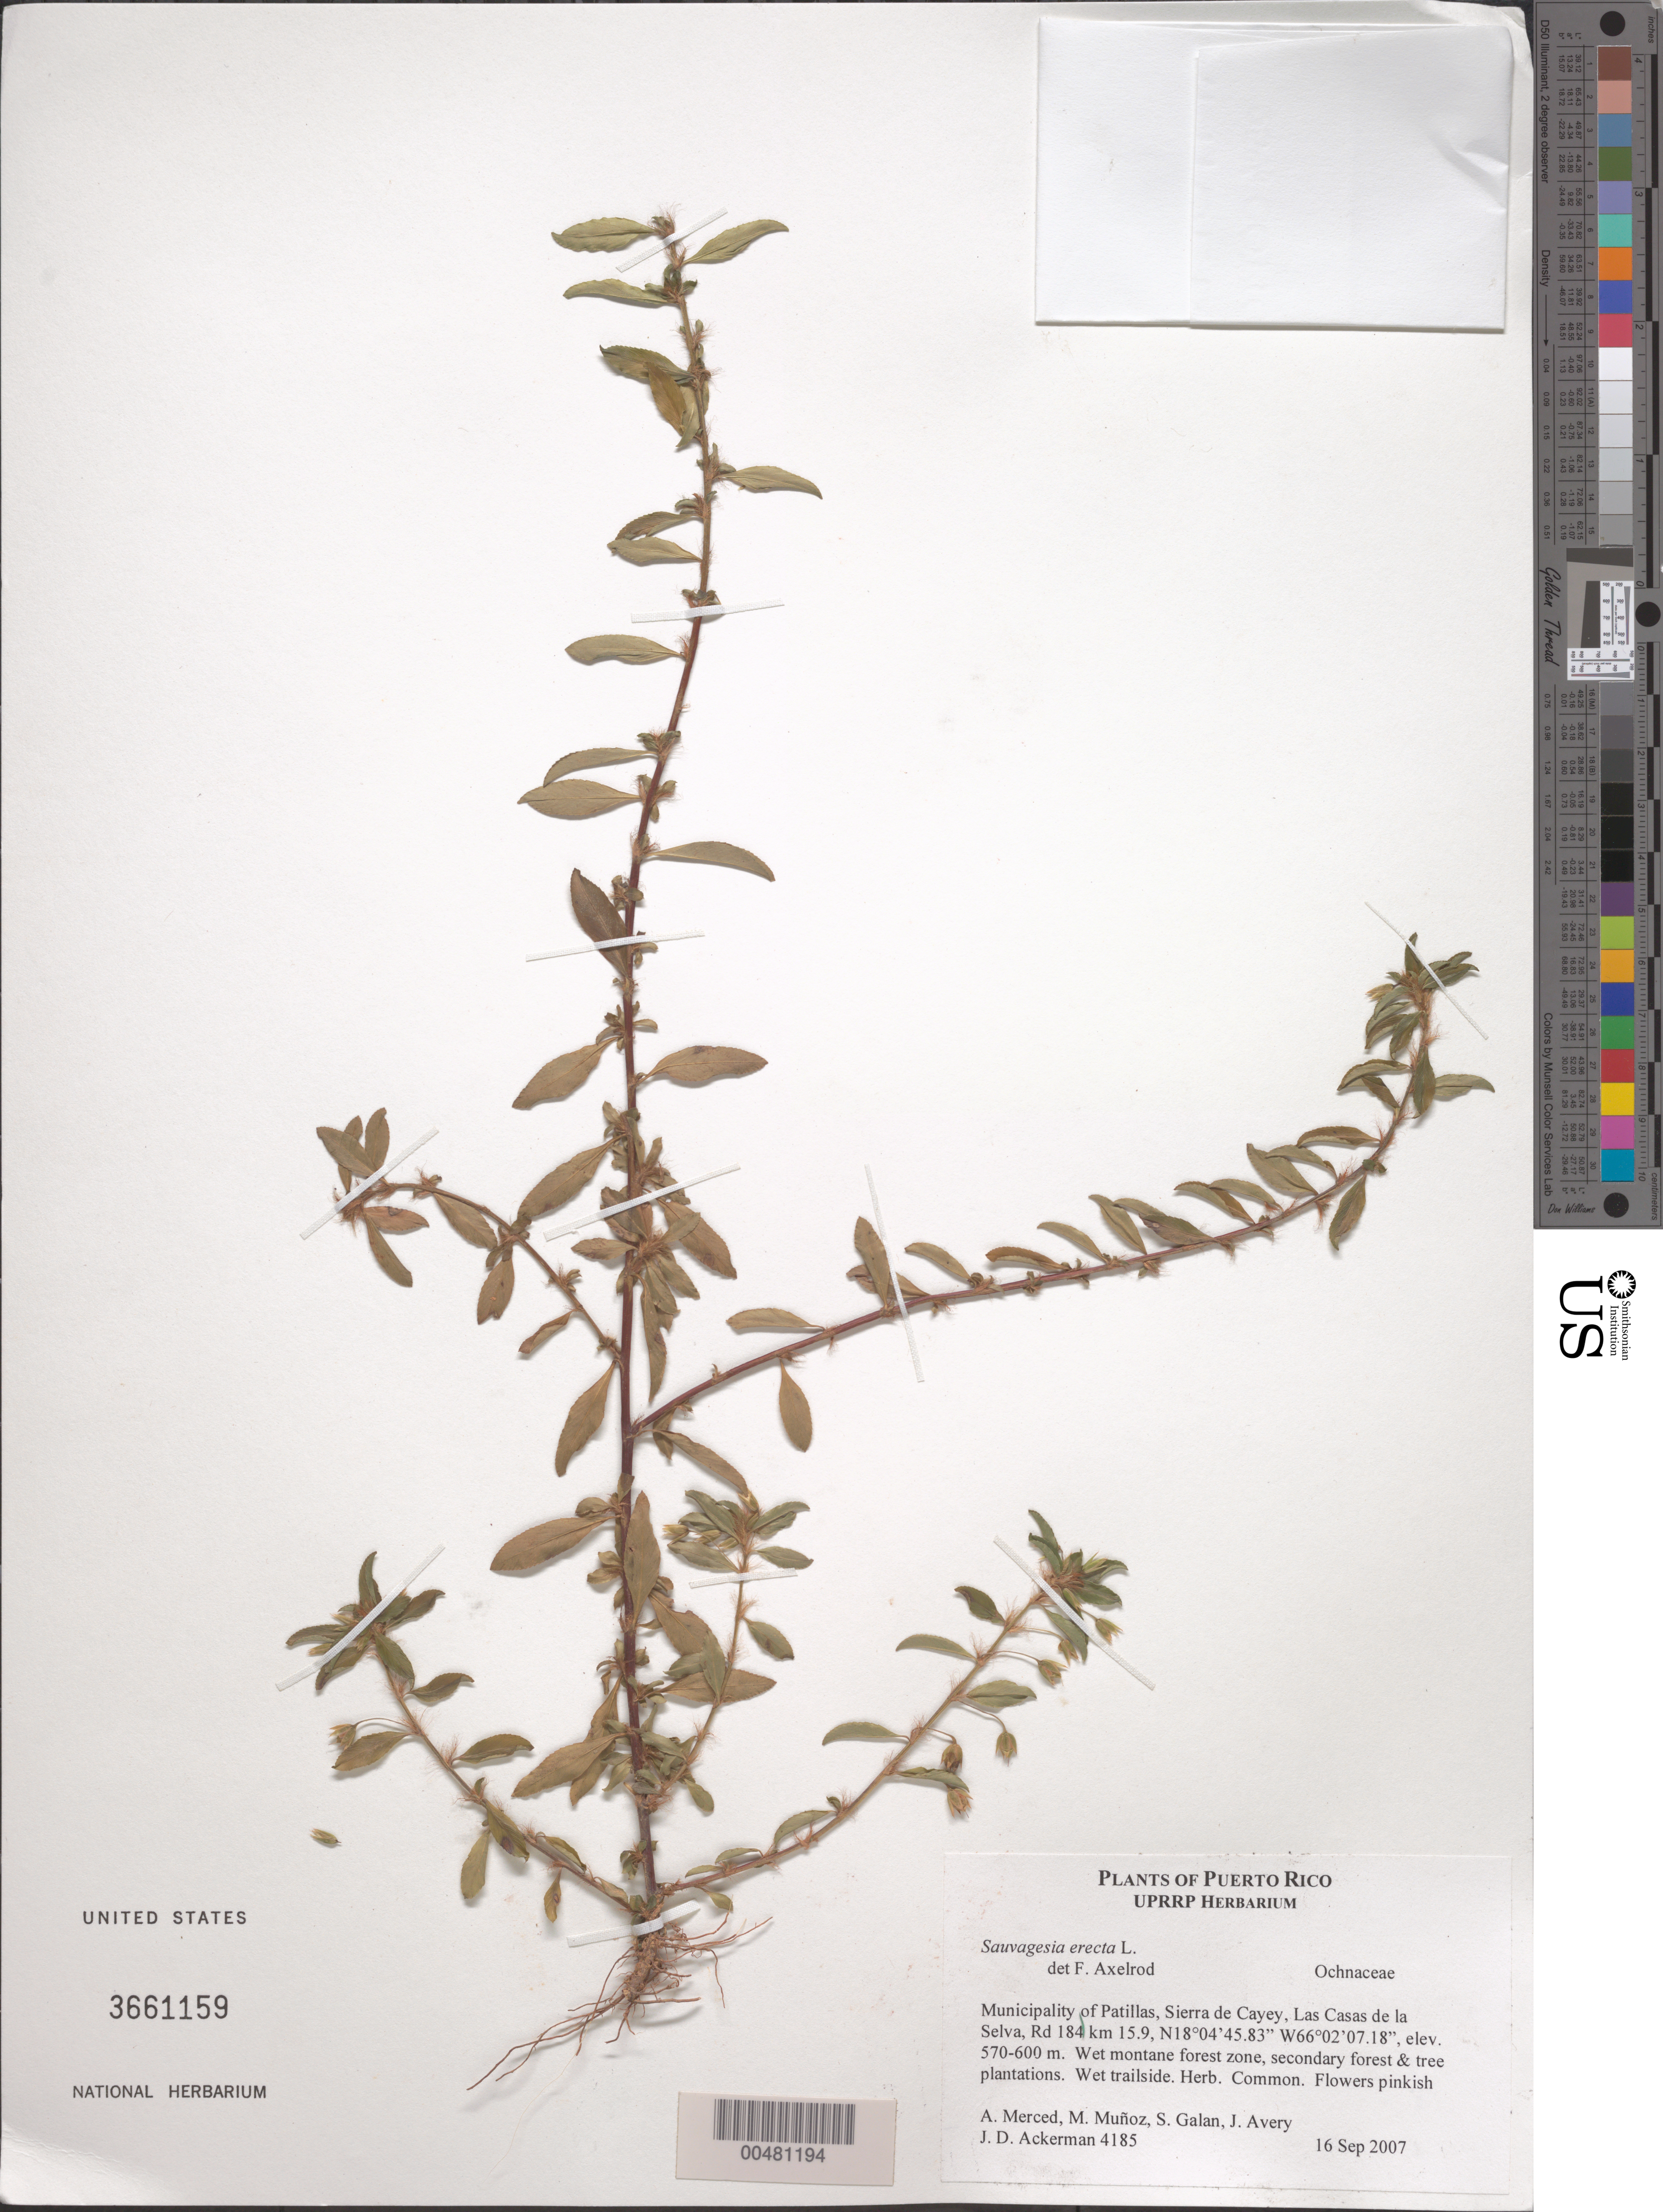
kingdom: Plantae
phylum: Tracheophyta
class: Magnoliopsida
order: Malpighiales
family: Ochnaceae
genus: Sauvagesia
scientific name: Sauvagesia erecta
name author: L.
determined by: Axelrod, F. S.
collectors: J. D. Ackerman, A. Merced Alejandro, M. Muñoz, S. Galan & J. Avery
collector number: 4185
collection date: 2007-09-16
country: Puerto Rico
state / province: Patillas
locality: Sierra de Cayey, Las Casas de la Selva, Rd 184, km 15.9.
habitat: Wet montane forest, secondary forest and tree plantations. Wet trailside. Common.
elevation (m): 570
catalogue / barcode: US 3661159